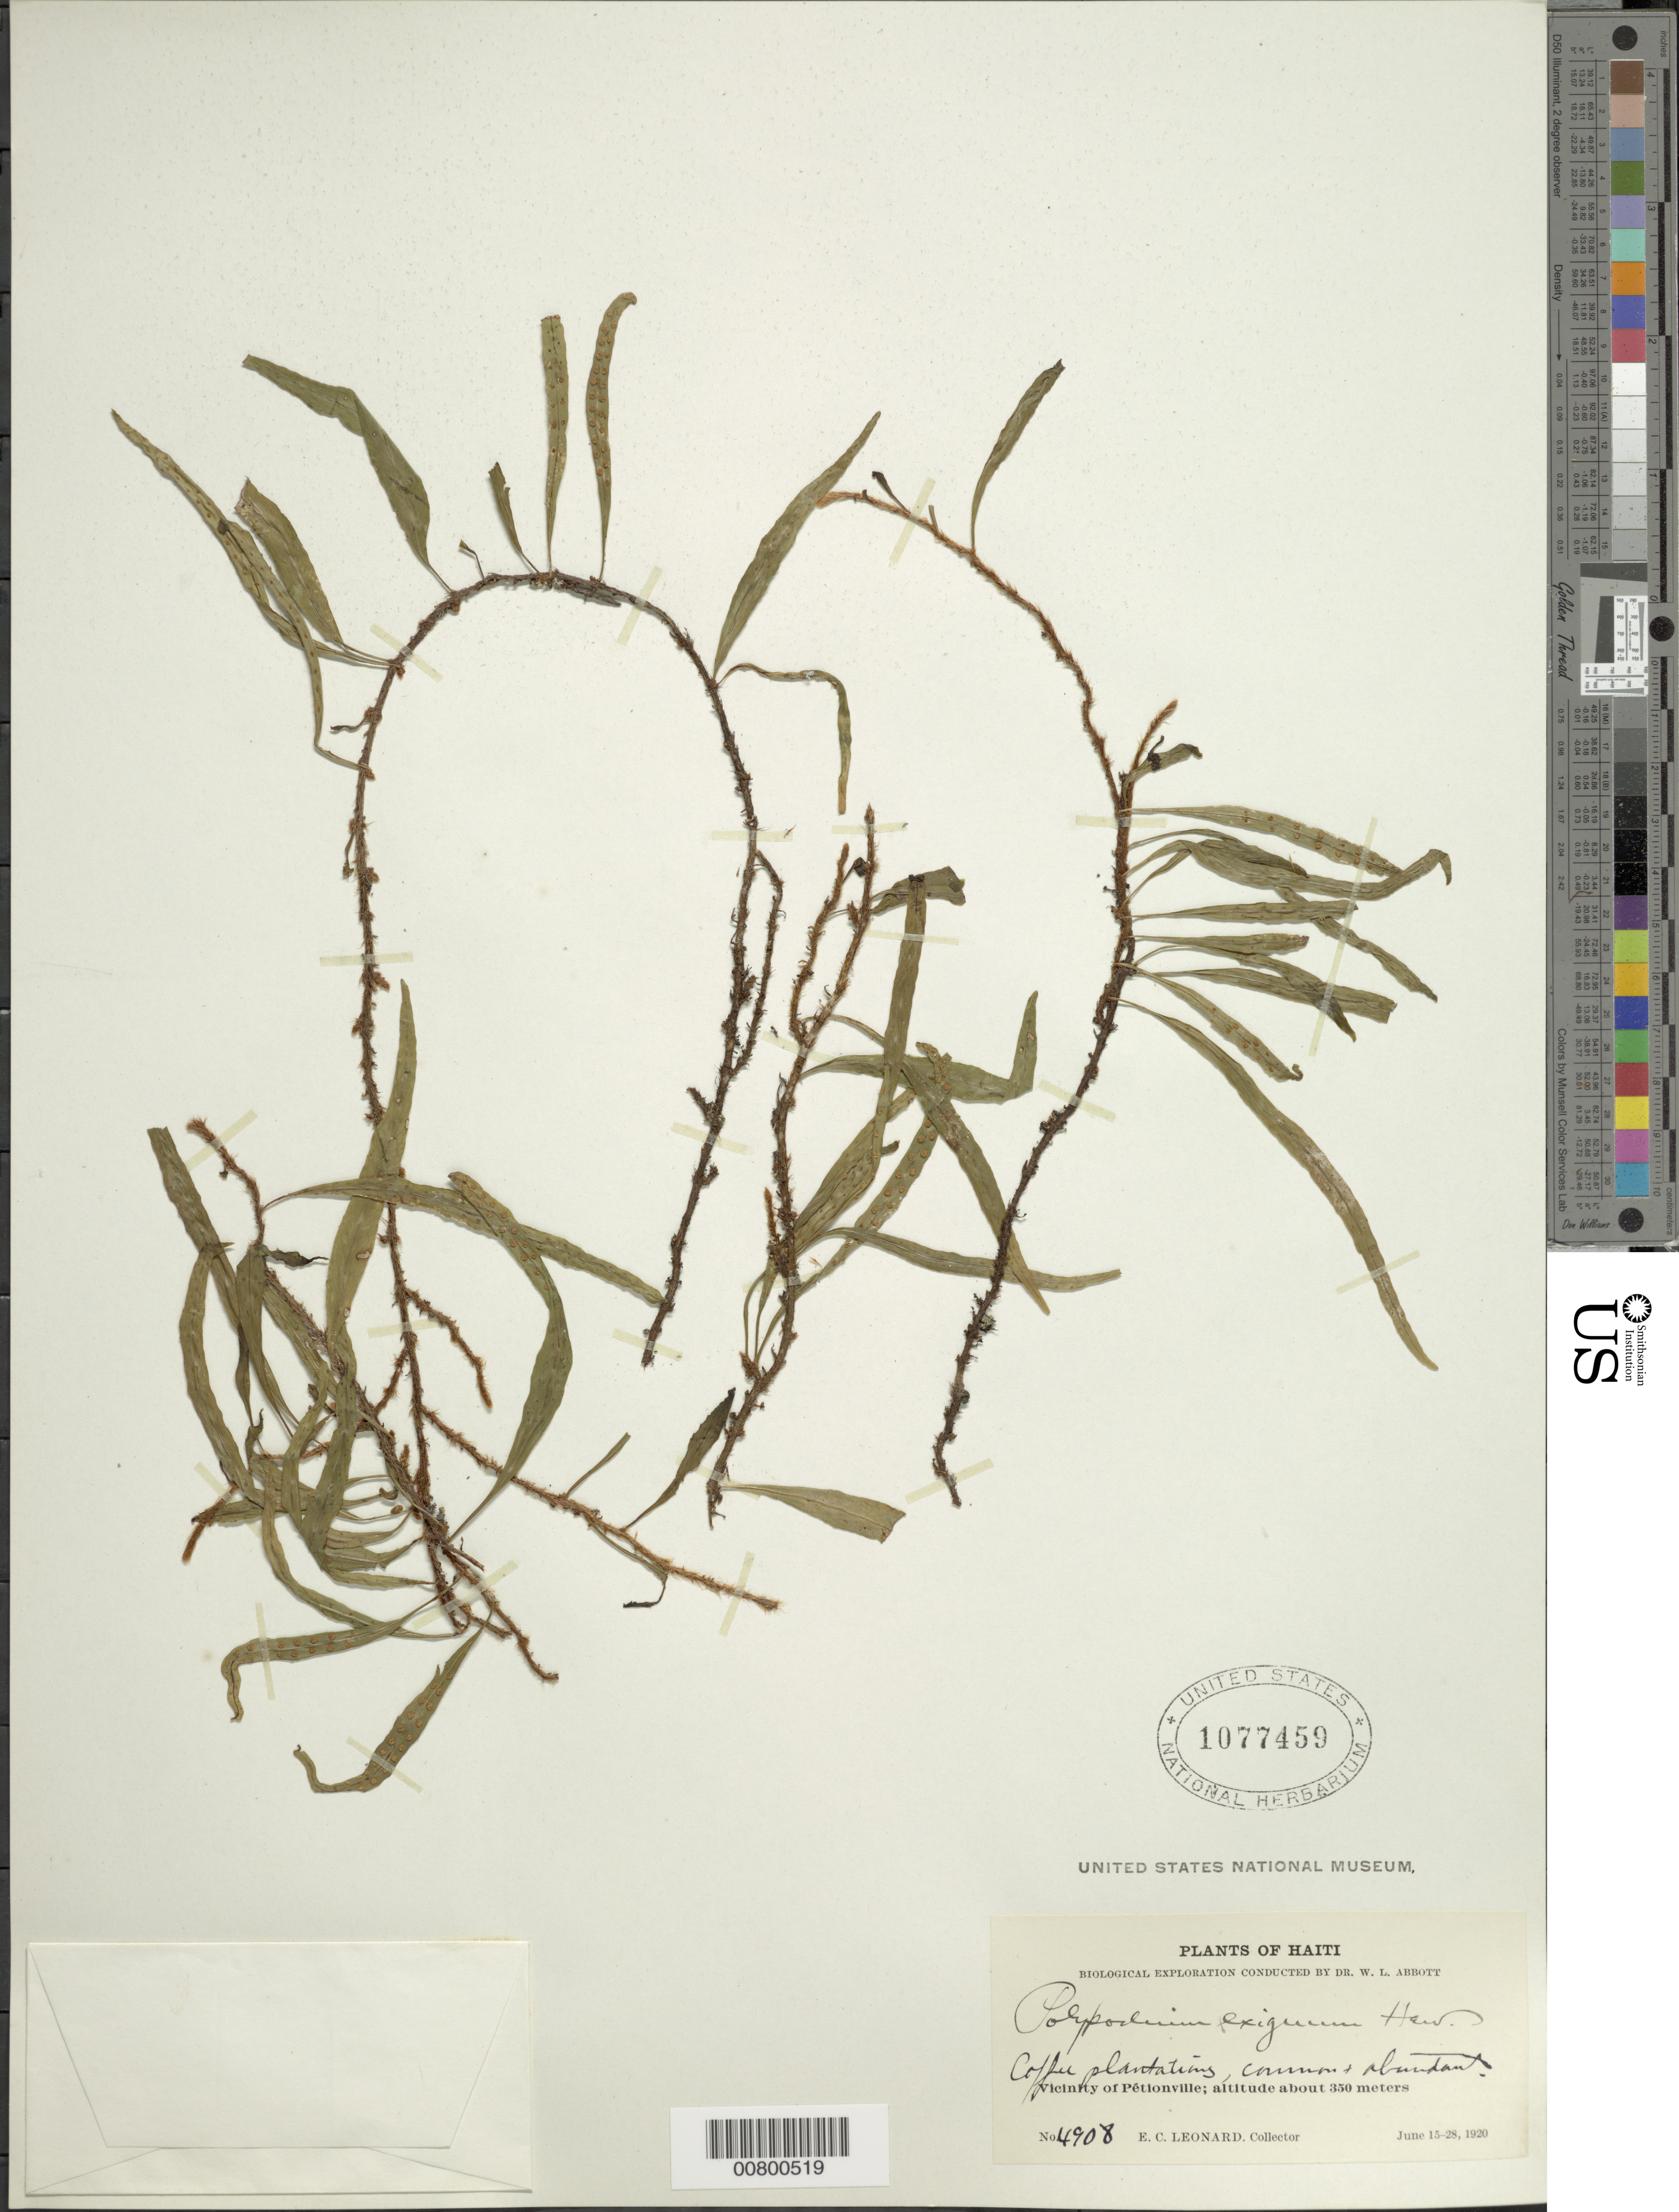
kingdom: Plantae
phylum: Tracheophyta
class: Polypodiopsida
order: Polypodiales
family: Polypodiaceae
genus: Microgramma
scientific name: Microgramma heterophylla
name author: (L.) Wherry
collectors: E. C. Leonard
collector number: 4908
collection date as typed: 15 Jun 1920 28 Jun 1920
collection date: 1920-06-15/1920-06-28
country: Haiti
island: Hispaniola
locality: Pétionville vicinity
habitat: Coffee plantations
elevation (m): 350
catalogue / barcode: US 1077459